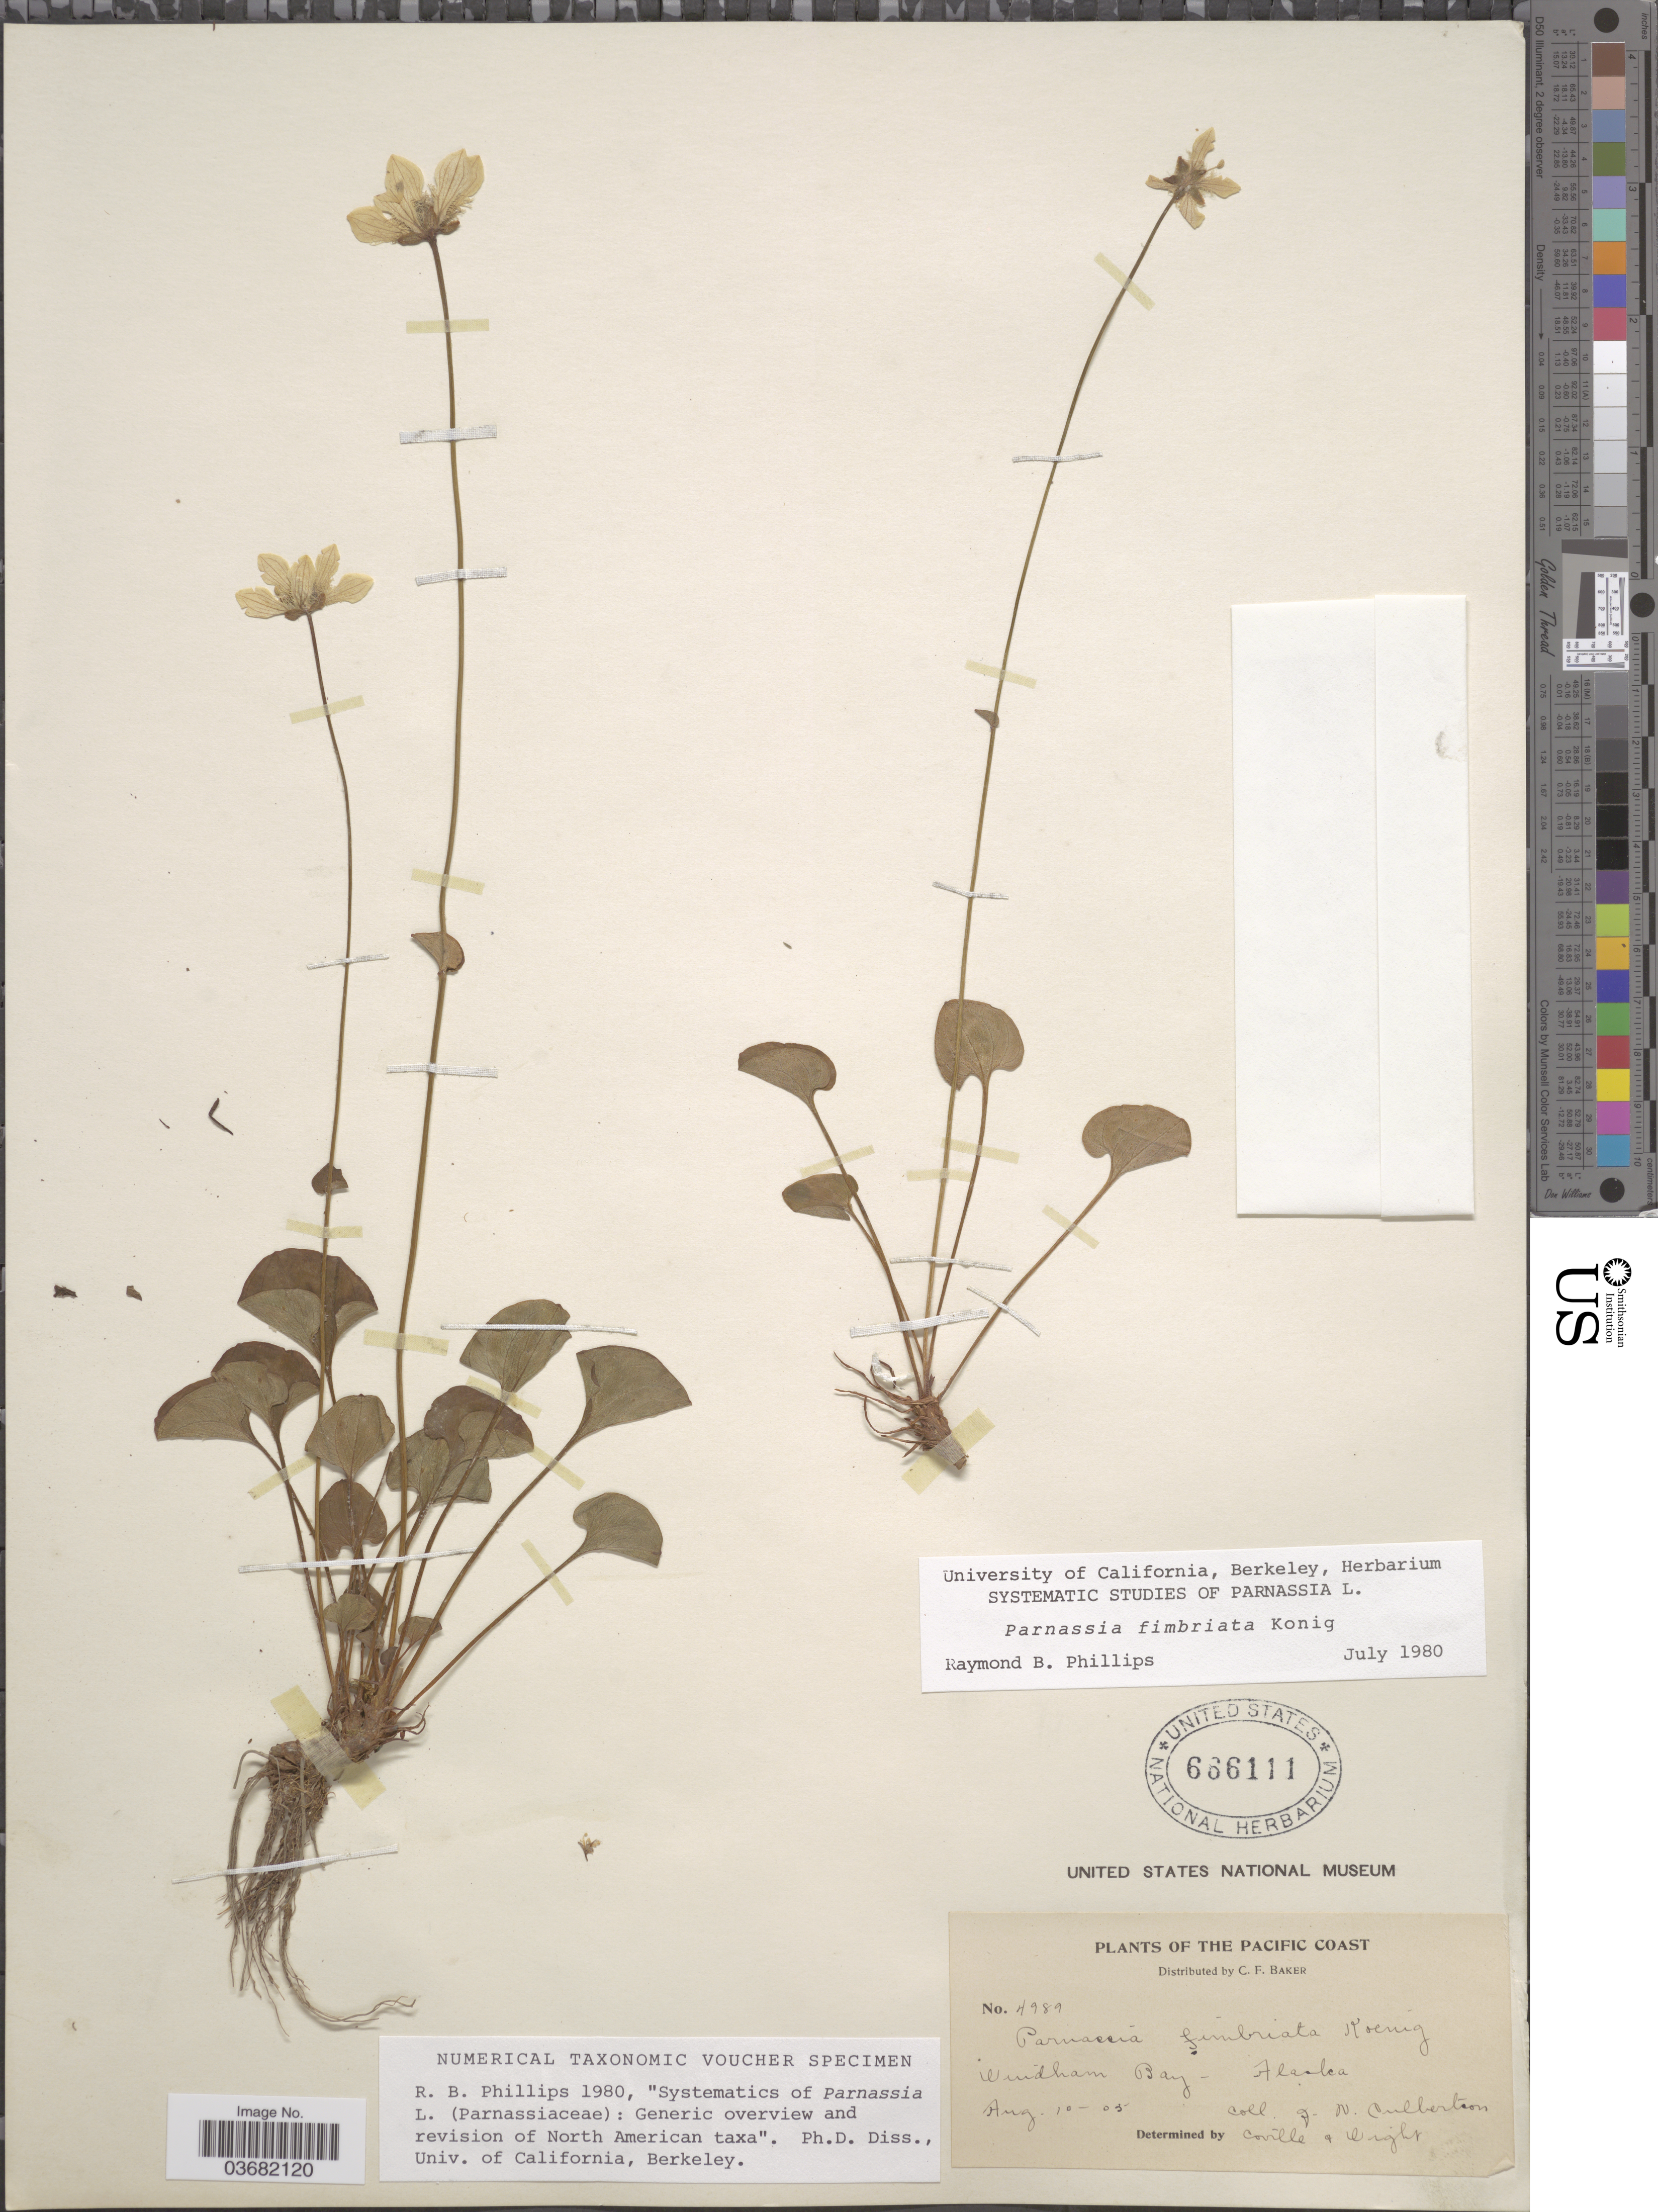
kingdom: Plantae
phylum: Tracheophyta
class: Magnoliopsida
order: Celastrales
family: Parnassiaceae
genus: Parnassia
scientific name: Parnassia fimbriata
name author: K.D. Koenig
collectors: J. Culbertson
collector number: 4989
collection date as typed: Transcribed d/m/y: 10/8/5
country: United States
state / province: Alaska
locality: The Pacific Coast. Windham Bay.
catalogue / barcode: US 666111